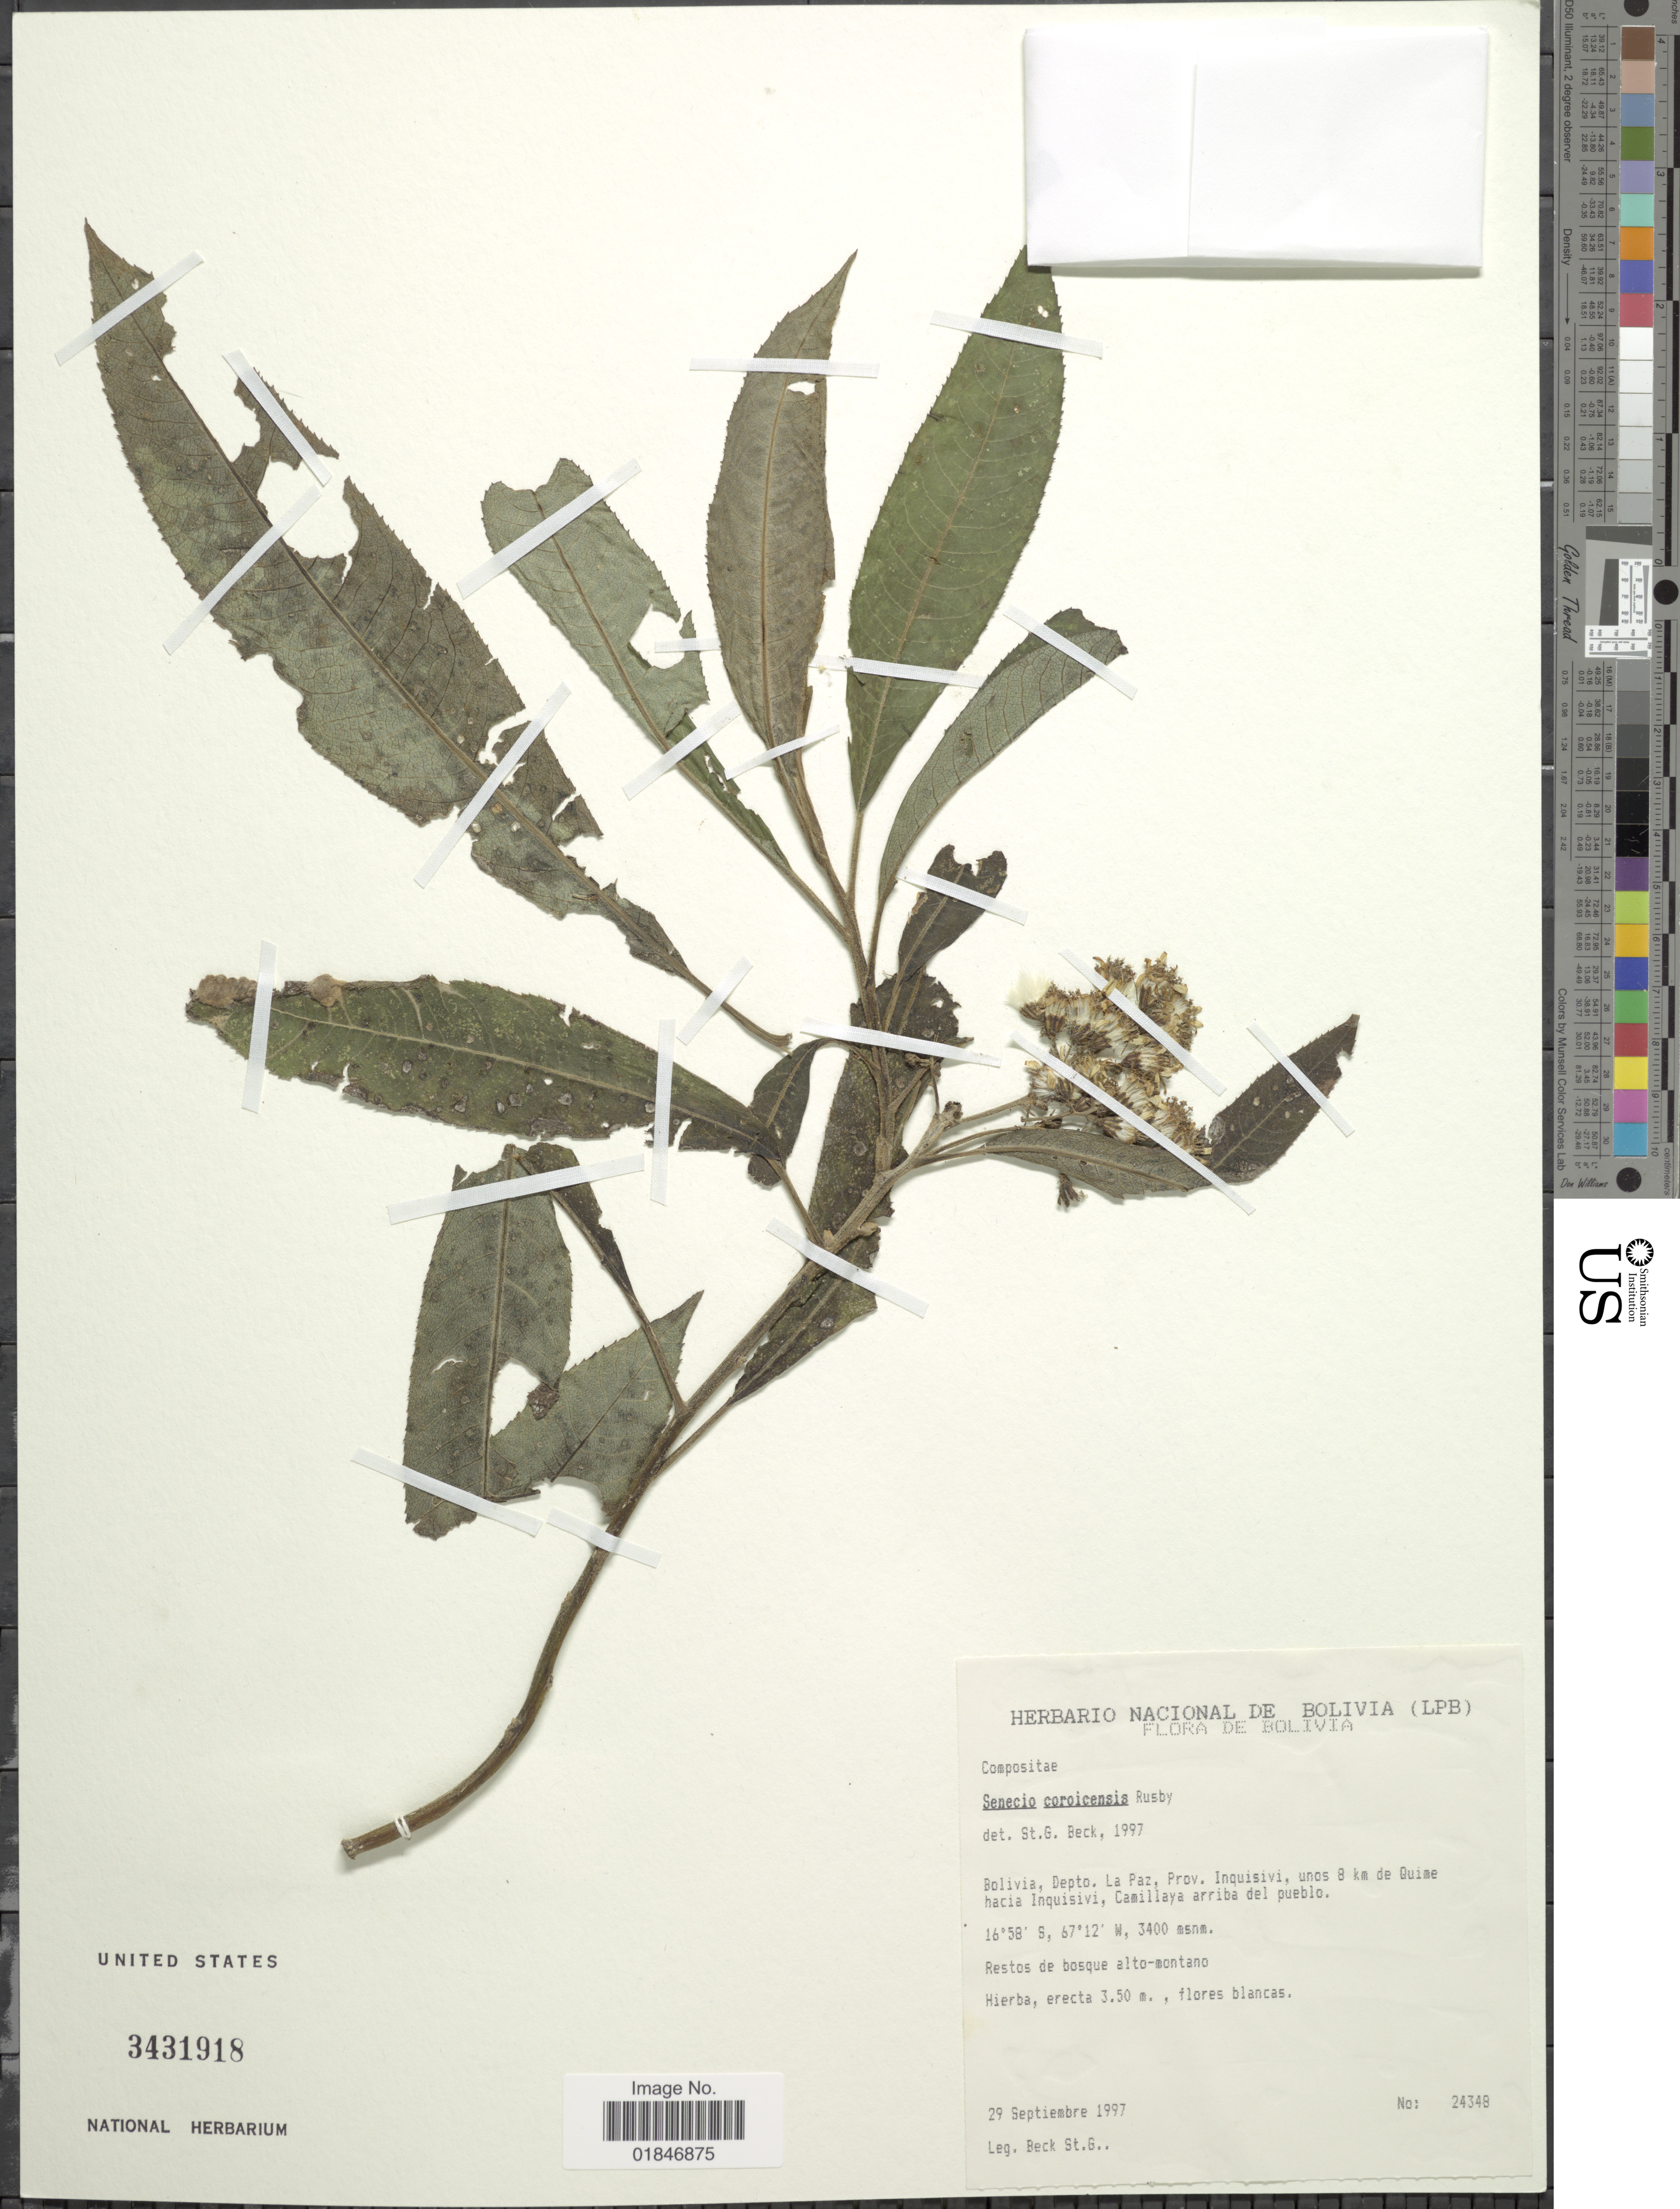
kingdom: Plantae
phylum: Tracheophyta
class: Magnoliopsida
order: Asterales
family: Asteraceae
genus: Dendrophorbium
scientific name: Dendrophorbium coroicense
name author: (Rusby) C. Jeffrey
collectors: S. G. Beck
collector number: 24348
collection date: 1997-09-29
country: Bolivia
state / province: La Paz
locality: Prov. Inquisivi, unos 8 km de Quime hacia Inquisivi, Camillaya arriba del pueblo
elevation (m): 3400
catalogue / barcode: US 3431918